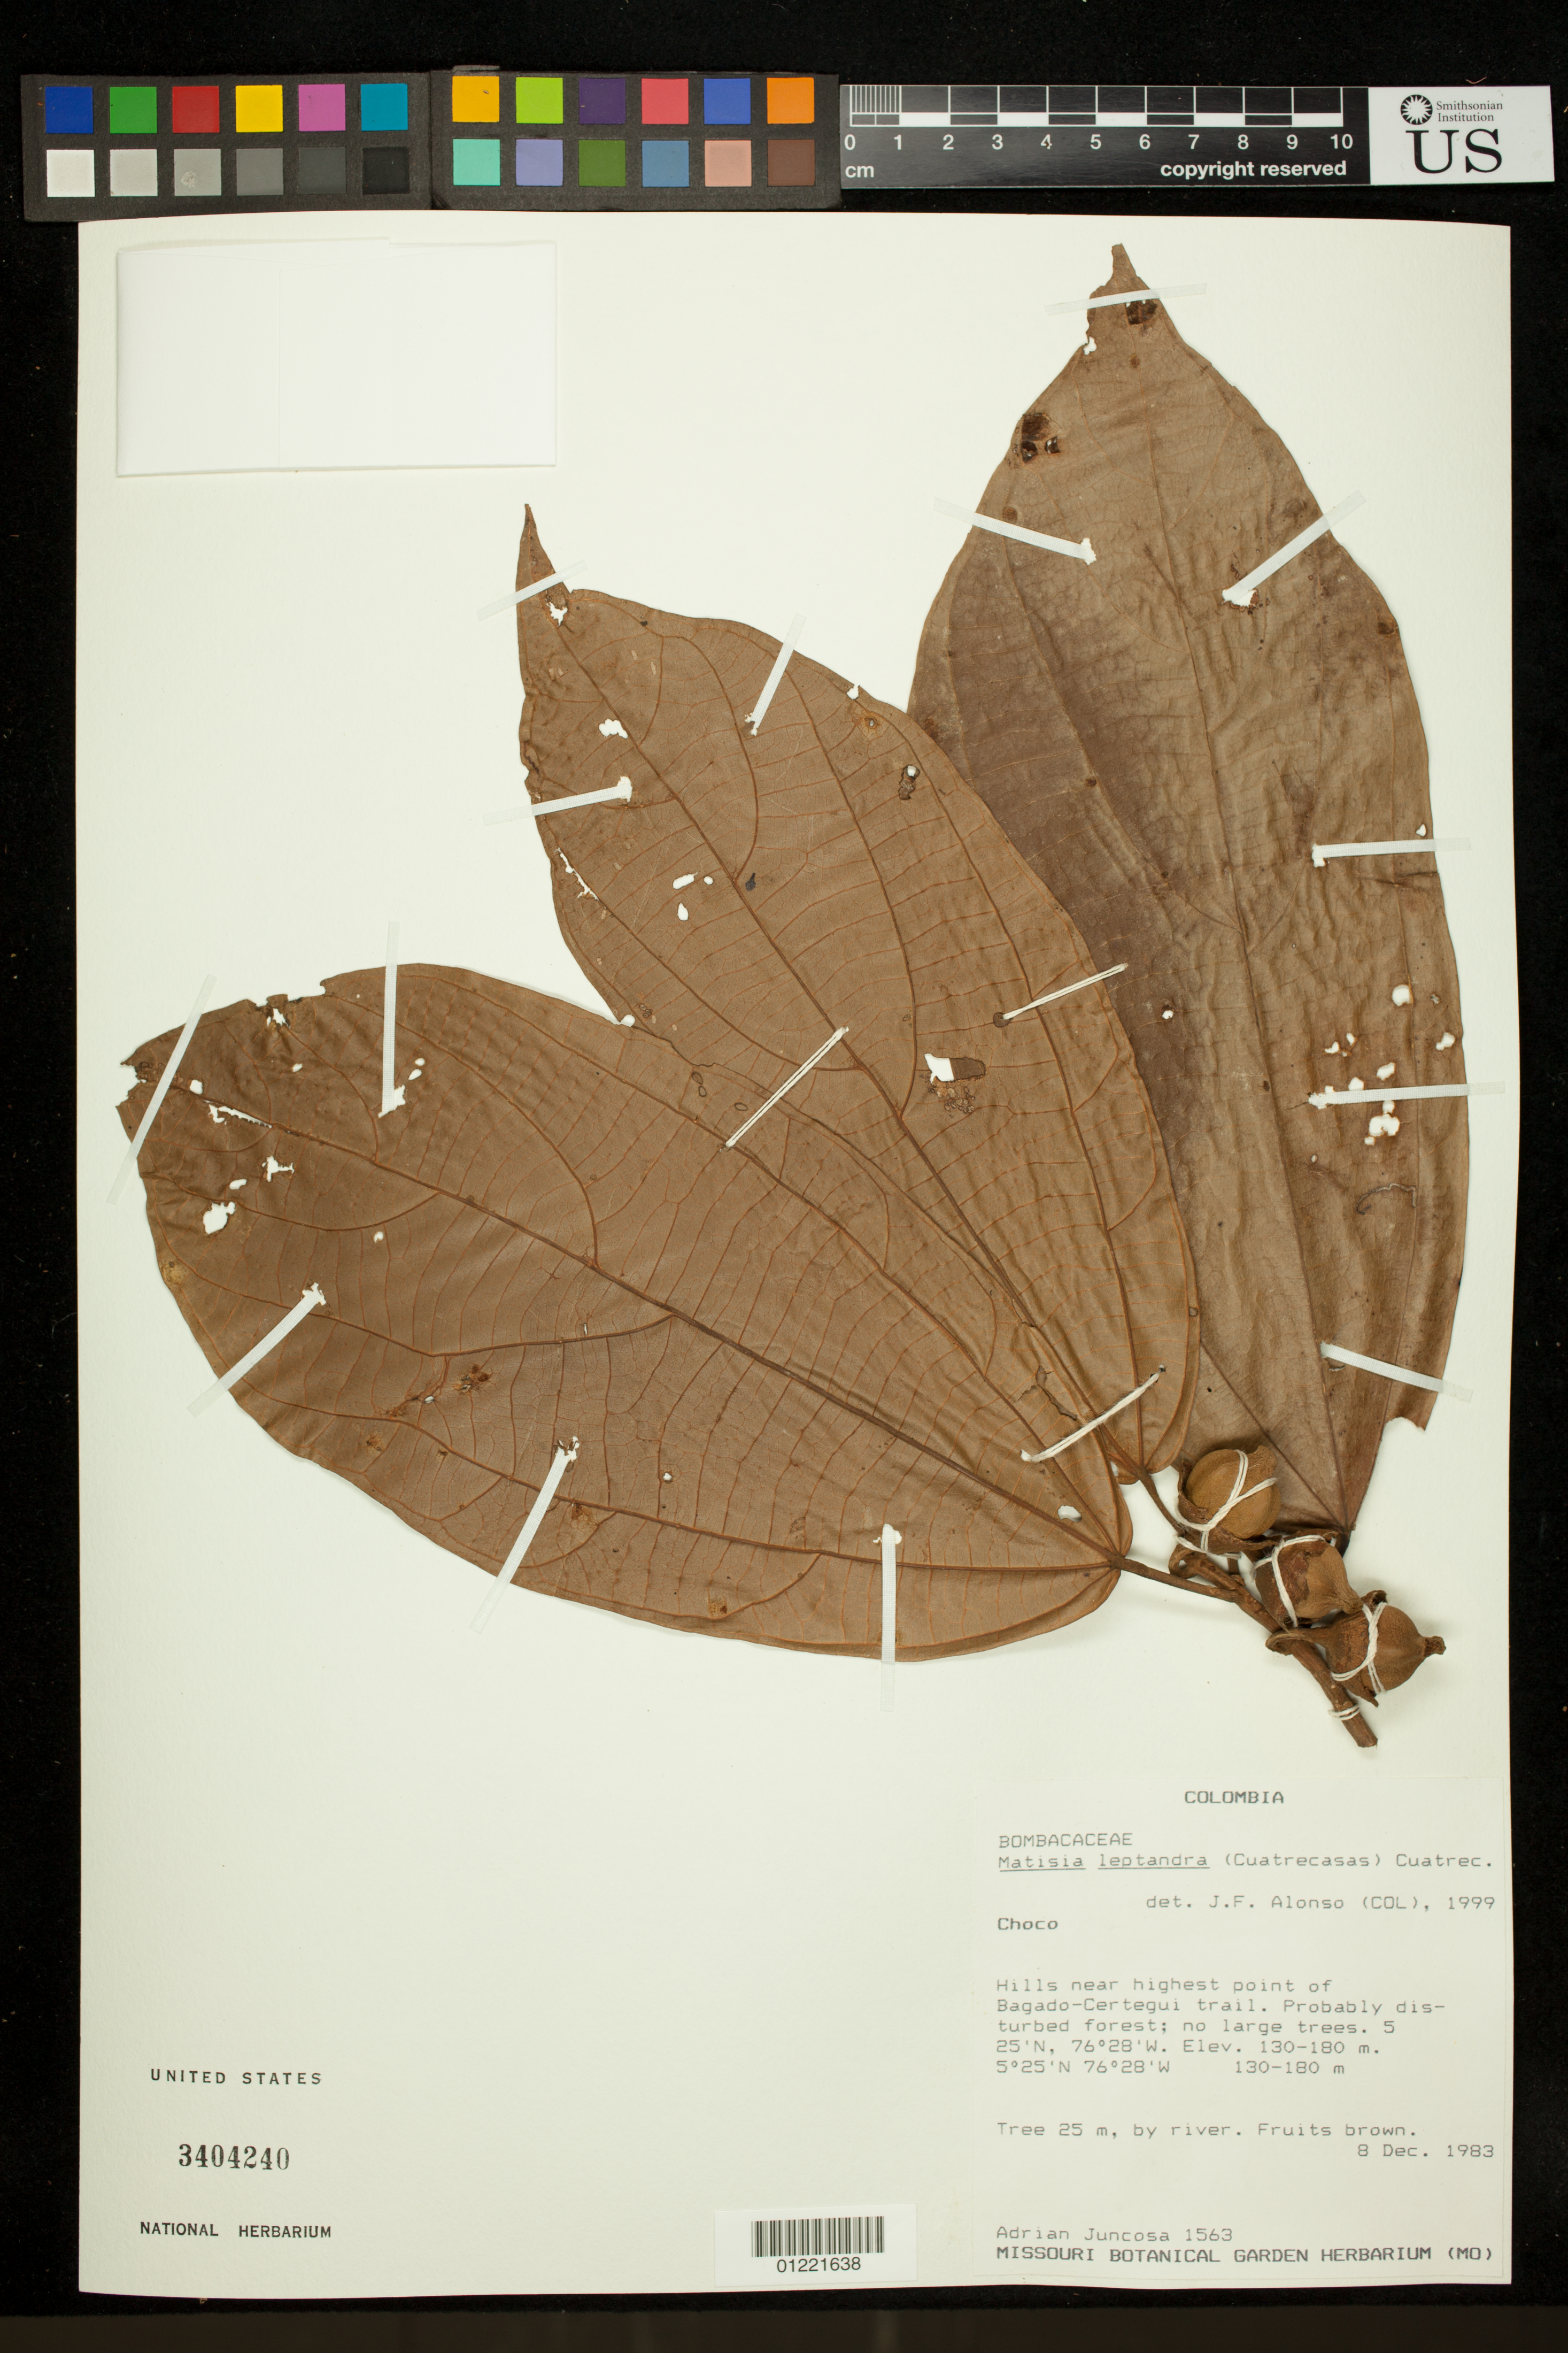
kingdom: Plantae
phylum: Tracheophyta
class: Magnoliopsida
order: Malvales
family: Malvaceae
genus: Matisia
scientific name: Matisia leptandra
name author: (Cuatrec.) Cuatrec.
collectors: A. Juncosa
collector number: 1563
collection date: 1983-12-08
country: Colombia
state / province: Choco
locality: Hills near highest point of Bagado-Certegui trail. Probably disturbed forest.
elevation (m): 130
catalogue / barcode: US 3404240